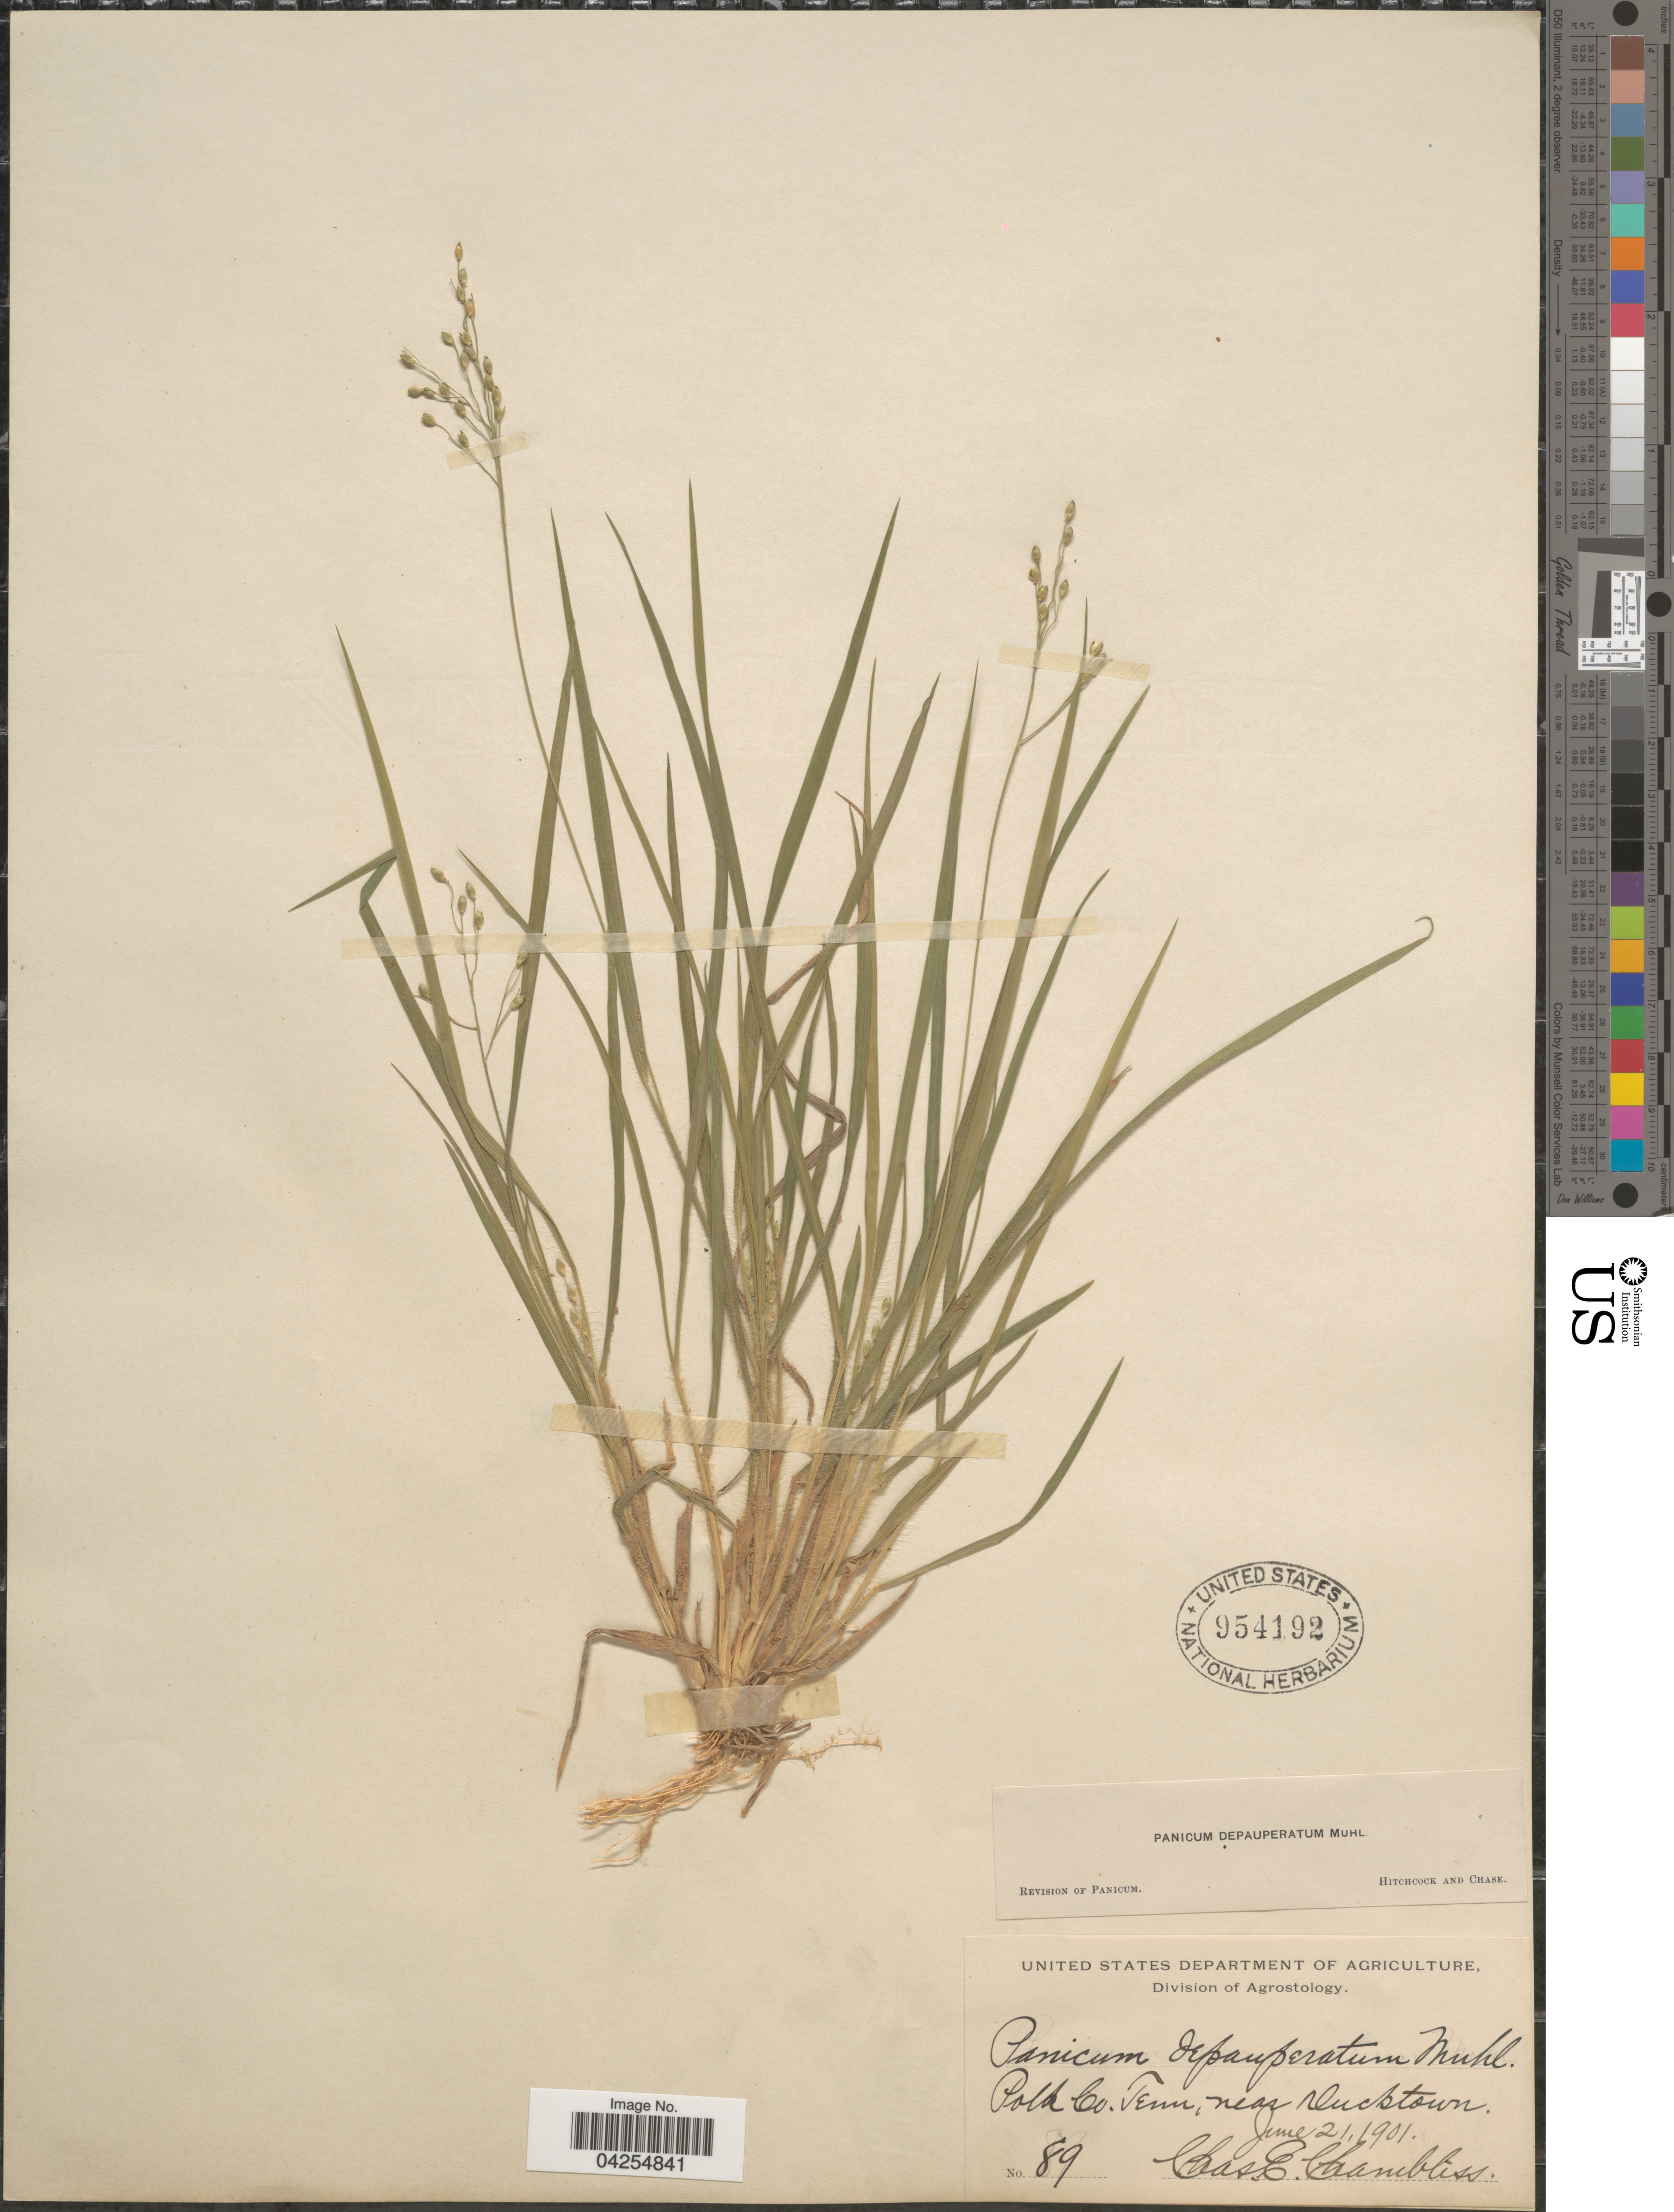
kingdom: Plantae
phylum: Tracheophyta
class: Liliopsida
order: Poales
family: Poaceae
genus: Dichanthelium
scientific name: Dichanthelium depauperatum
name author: (Muhl.) Gould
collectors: C. Chambliss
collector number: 89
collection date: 1901-06-21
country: United States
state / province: Tennessee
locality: Polk Co., near Ducktown.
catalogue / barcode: US 954192